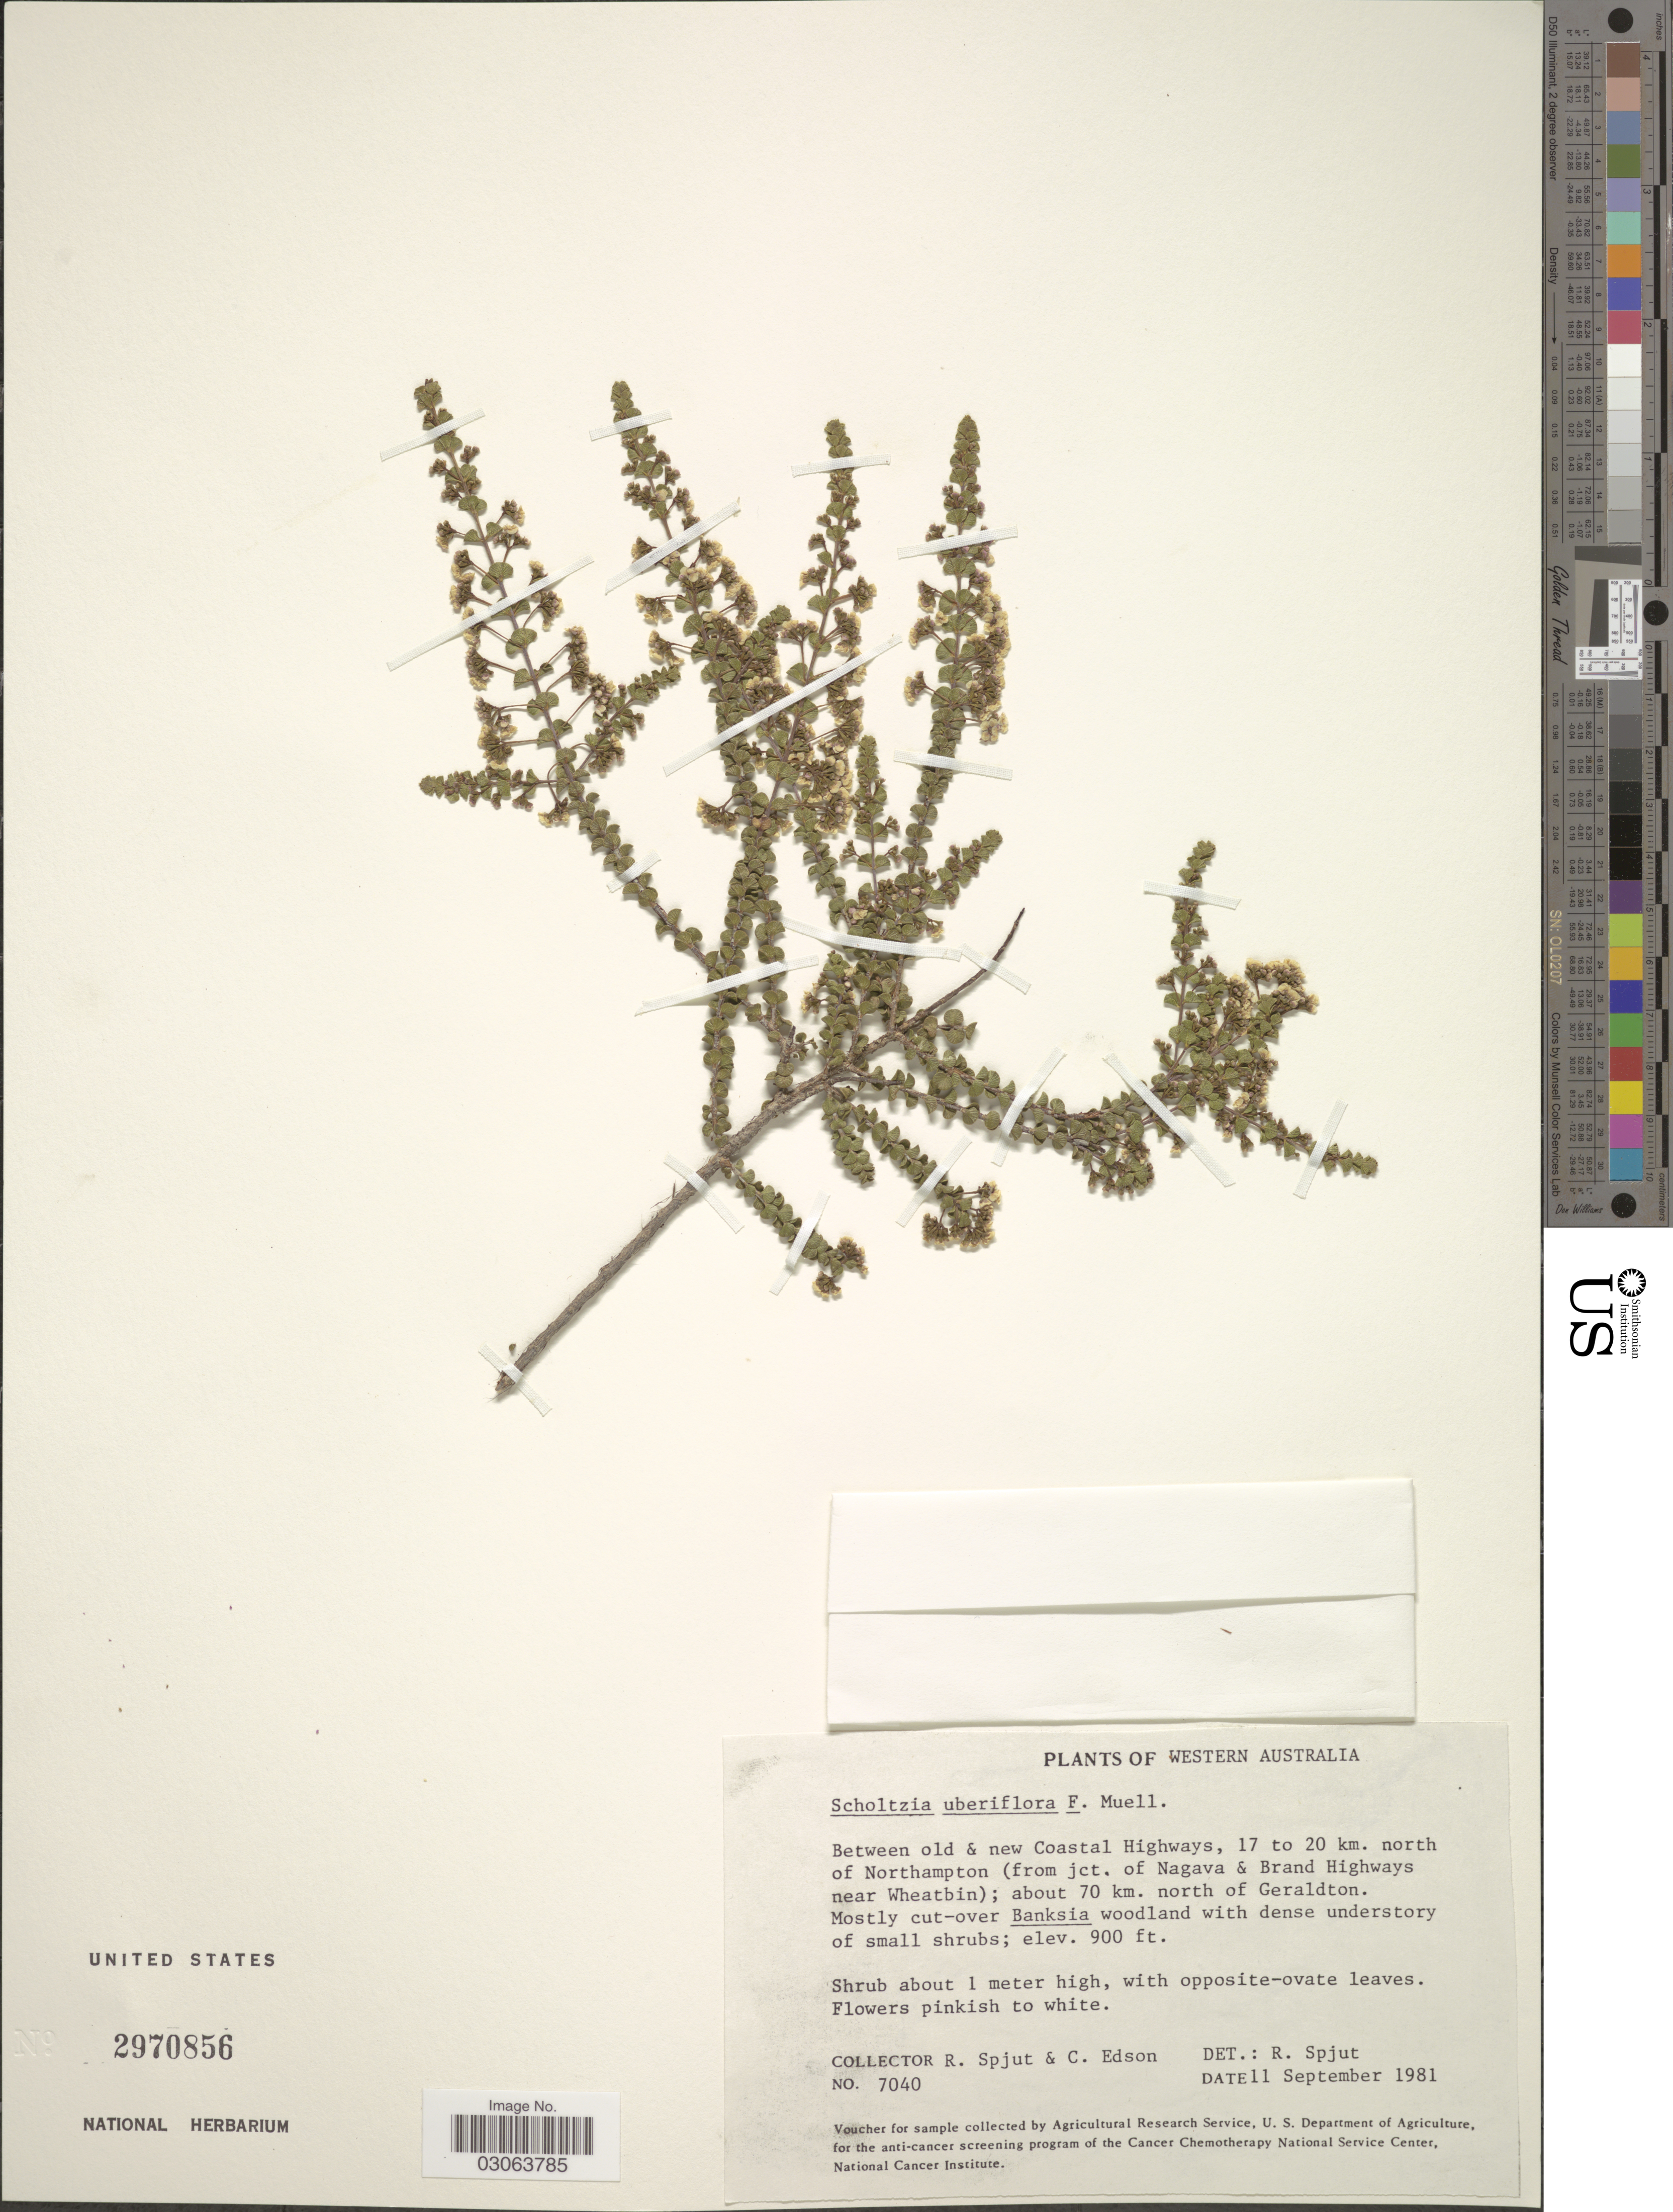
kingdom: Plantae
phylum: Tracheophyta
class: Magnoliopsida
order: Myrtales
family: Myrtaceae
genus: Scholtzia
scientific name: Scholtzia uberiflora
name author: F. Muell.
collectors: R. Spjut & C. Edson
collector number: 7040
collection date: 1981-09-11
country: Australia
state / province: Western Australia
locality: Between old & new Coastal Highways, 17 to 20 km. north of Northampton (from jct. of Nagava & Brand Highways near Wheatbin); about 70 km. north of Geraldton.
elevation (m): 274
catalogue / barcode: US 2970856